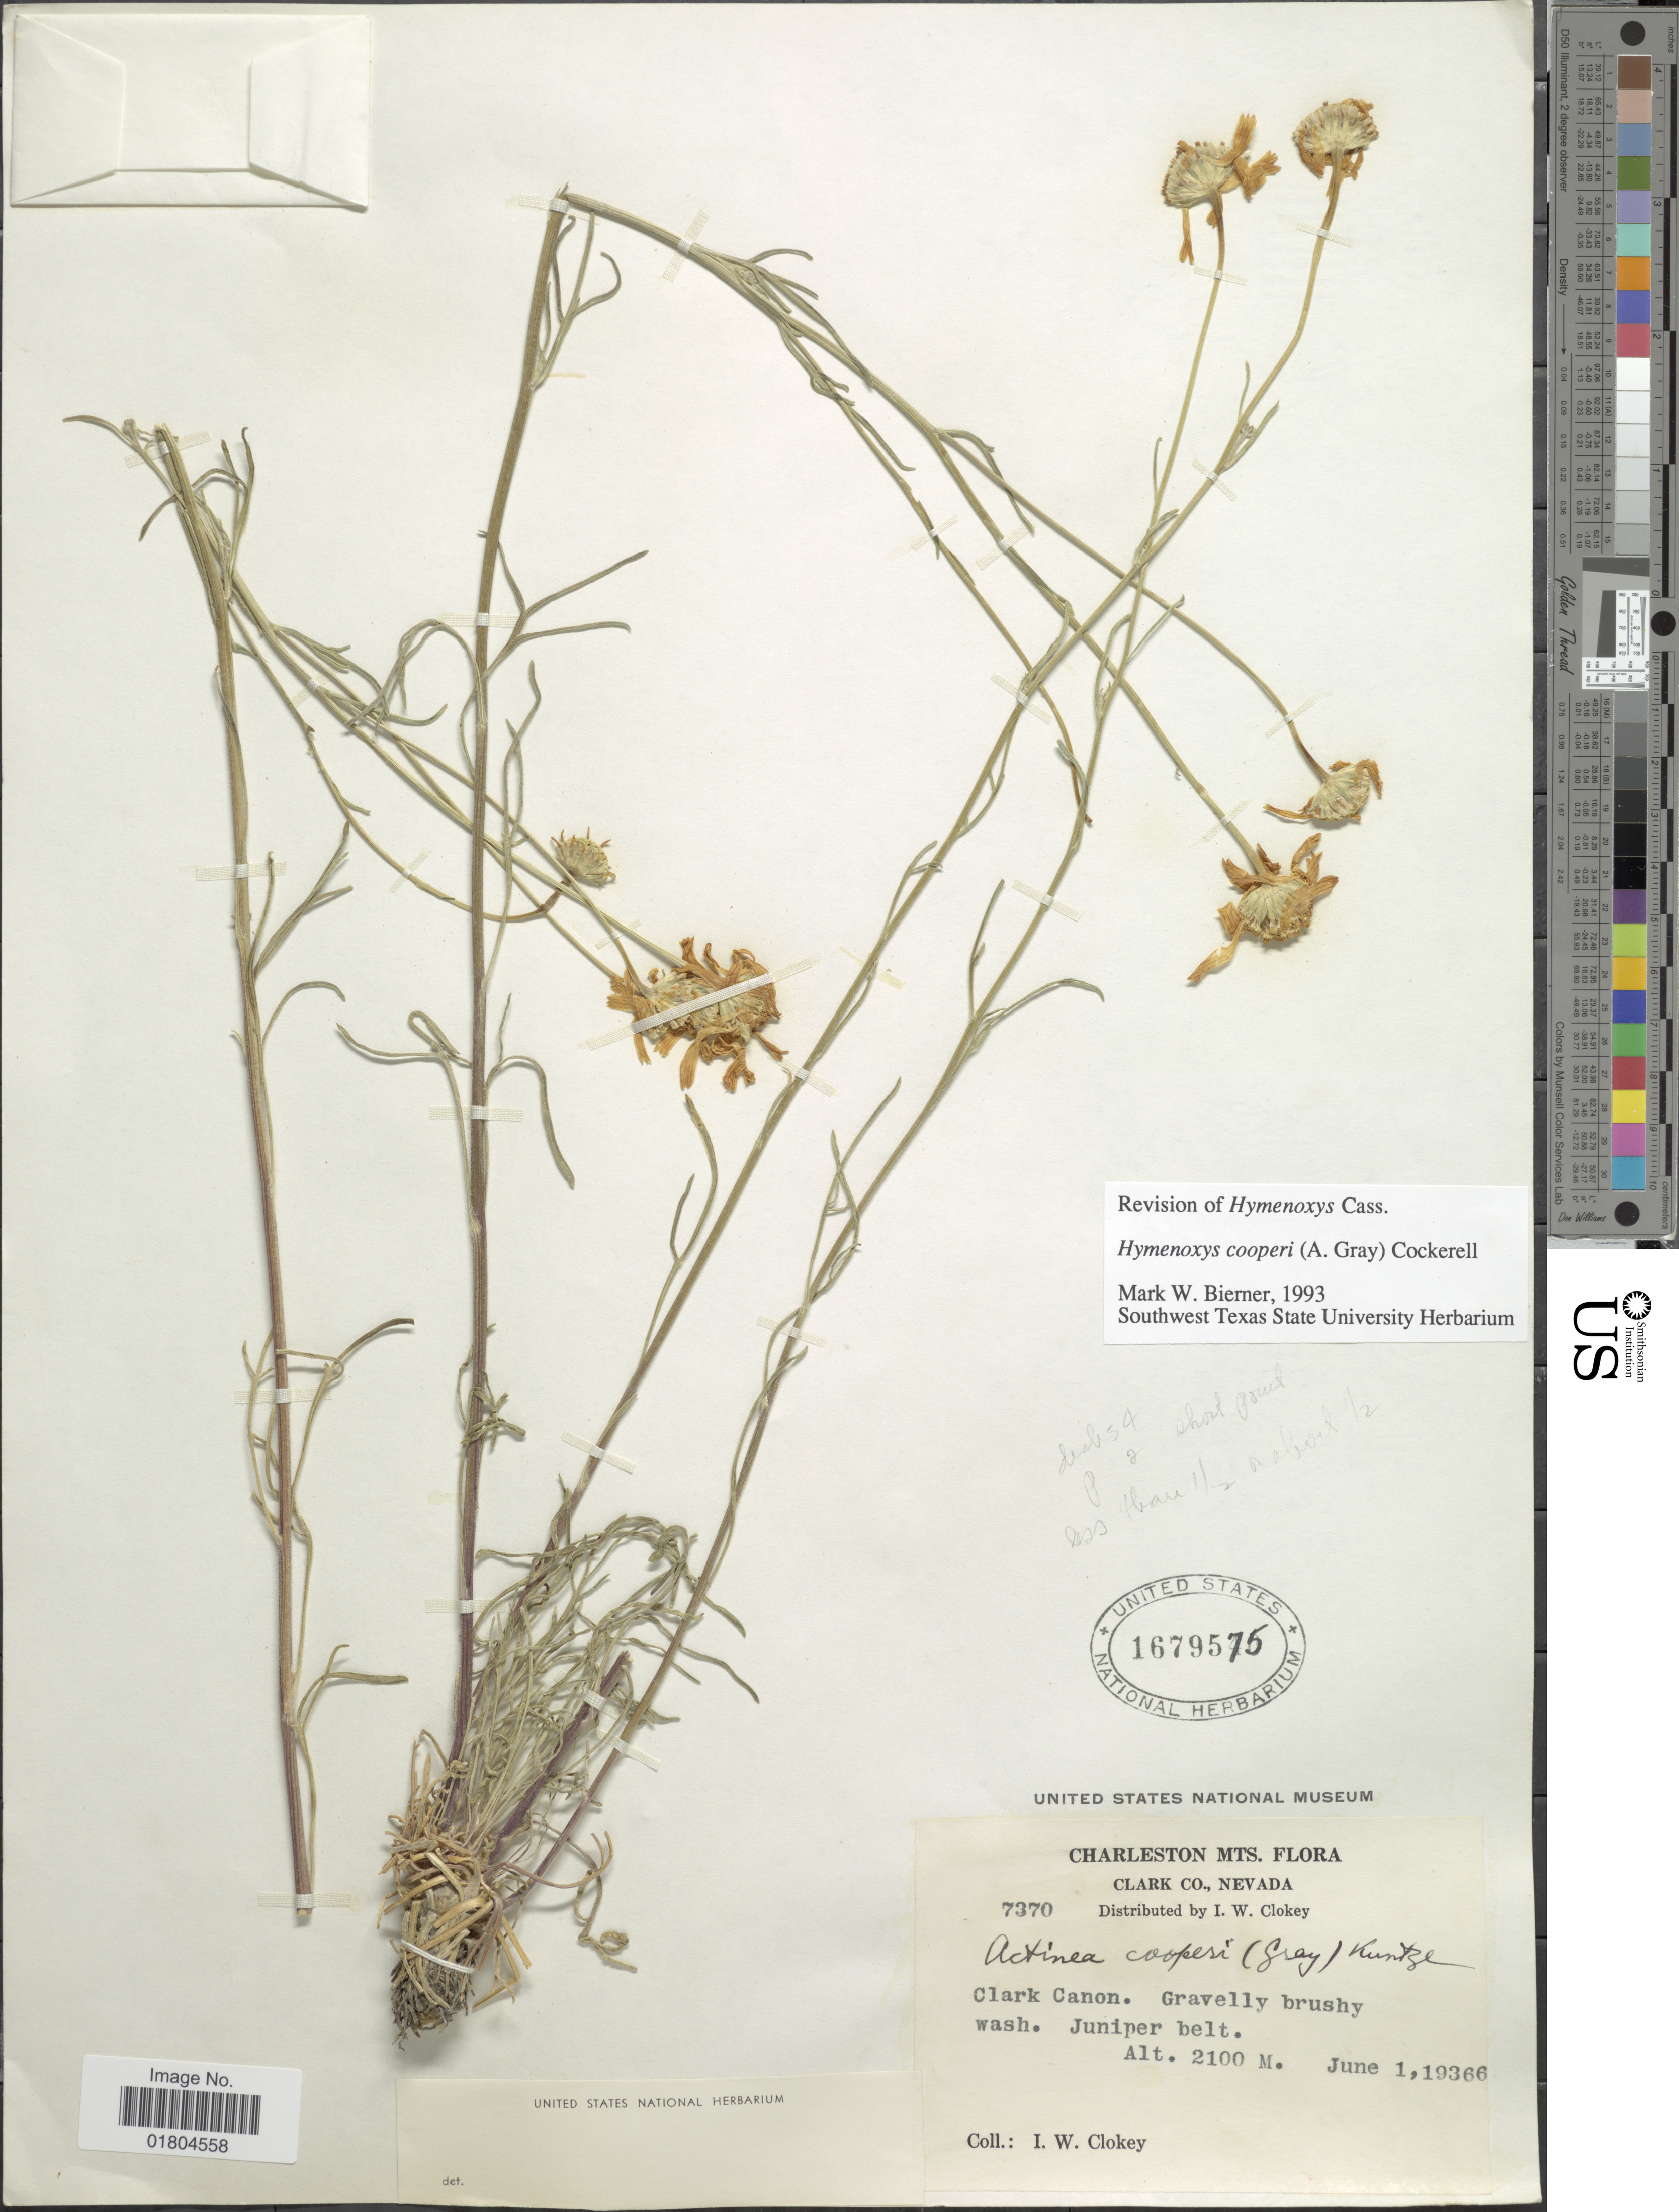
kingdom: Plantae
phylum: Tracheophyta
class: Magnoliopsida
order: Asterales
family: Asteraceae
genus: Hymenoxys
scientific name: Hymenoxys cooperi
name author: (A. Gray) Cockerell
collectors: I. W. Clokey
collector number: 7370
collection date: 1936-06-01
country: United States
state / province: Nevada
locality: Charleston Mts. Clark Co. Clark Canon. Juniper belt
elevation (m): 2100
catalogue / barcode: US 1679575